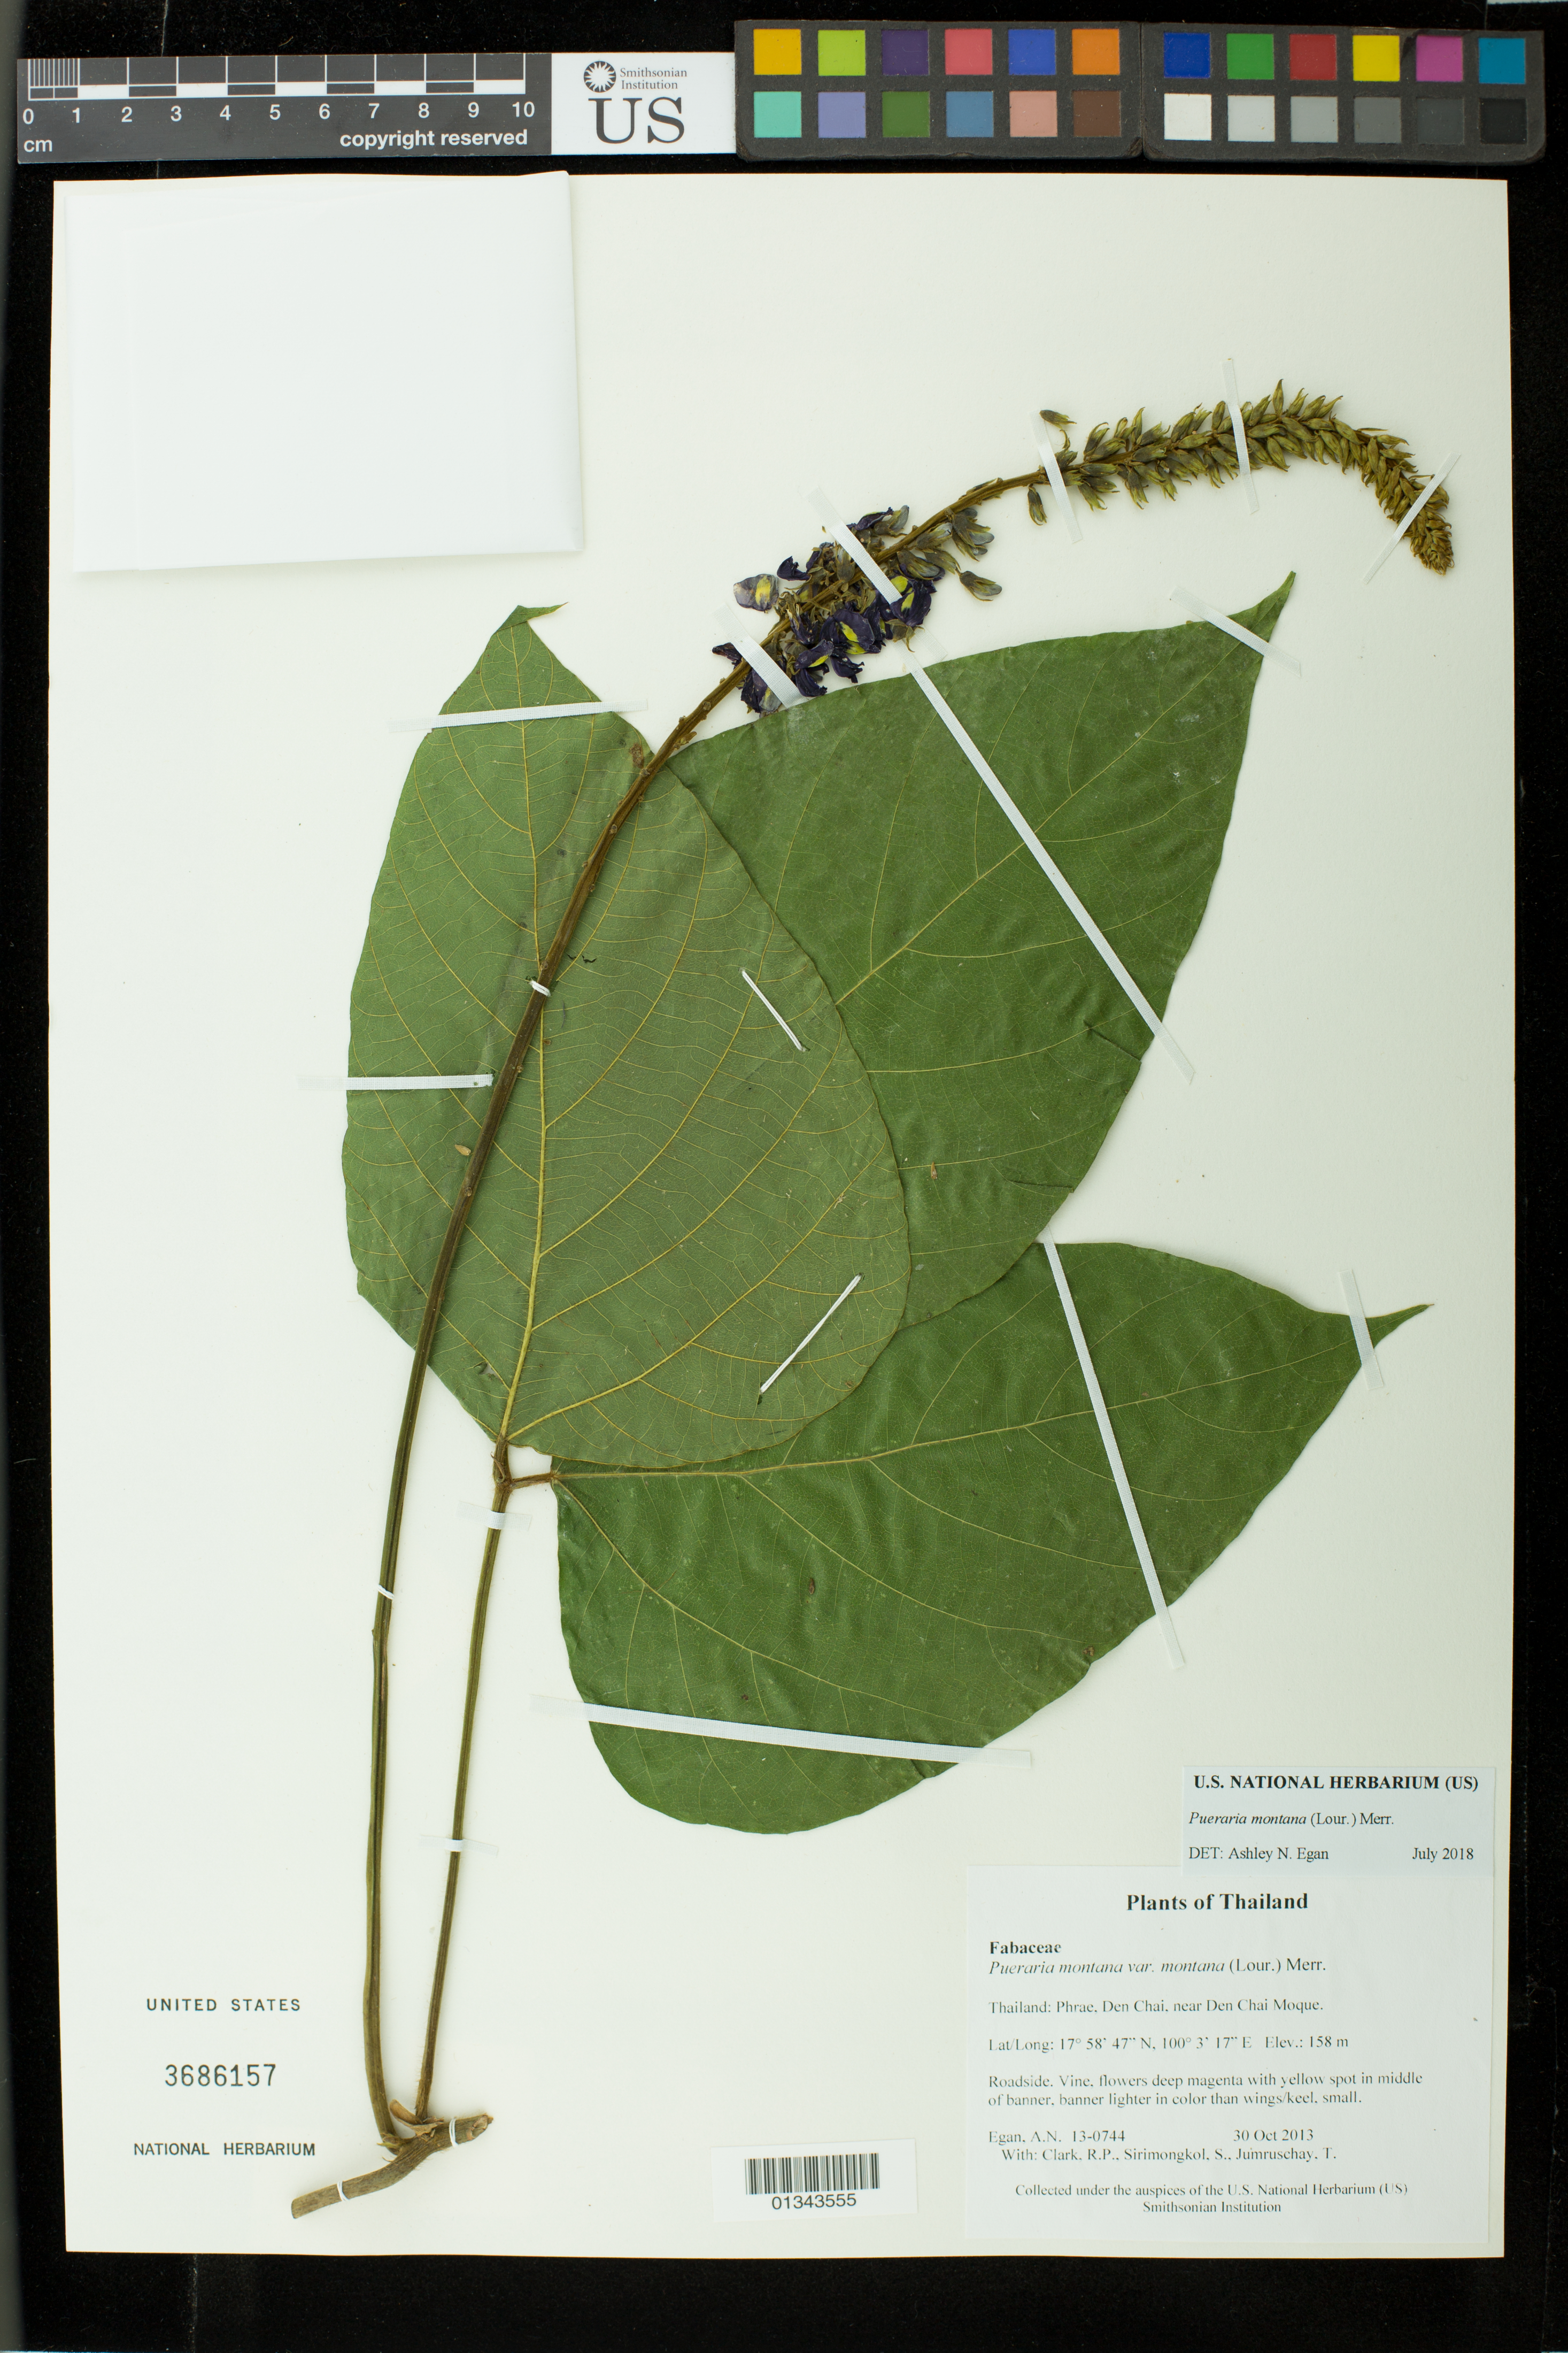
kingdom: Plantae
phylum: Tracheophyta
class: Magnoliopsida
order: Fabales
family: Fabaceae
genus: Pueraria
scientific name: Pueraria montana var. montana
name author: (Lour.) Merr.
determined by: Egan, Ashley N., (US), Smithsonian Institution - National Museum of Natural History (UNITED STATES)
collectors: A. N. Egan, R. P. Clark, S. Sirimongkol & T. Jumruschay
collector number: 13-0744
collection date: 2013-10-30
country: Thailand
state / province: Phrae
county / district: Den Chai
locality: Den Chai, near Den Chai Moque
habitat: Roadside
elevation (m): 158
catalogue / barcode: US 3686157